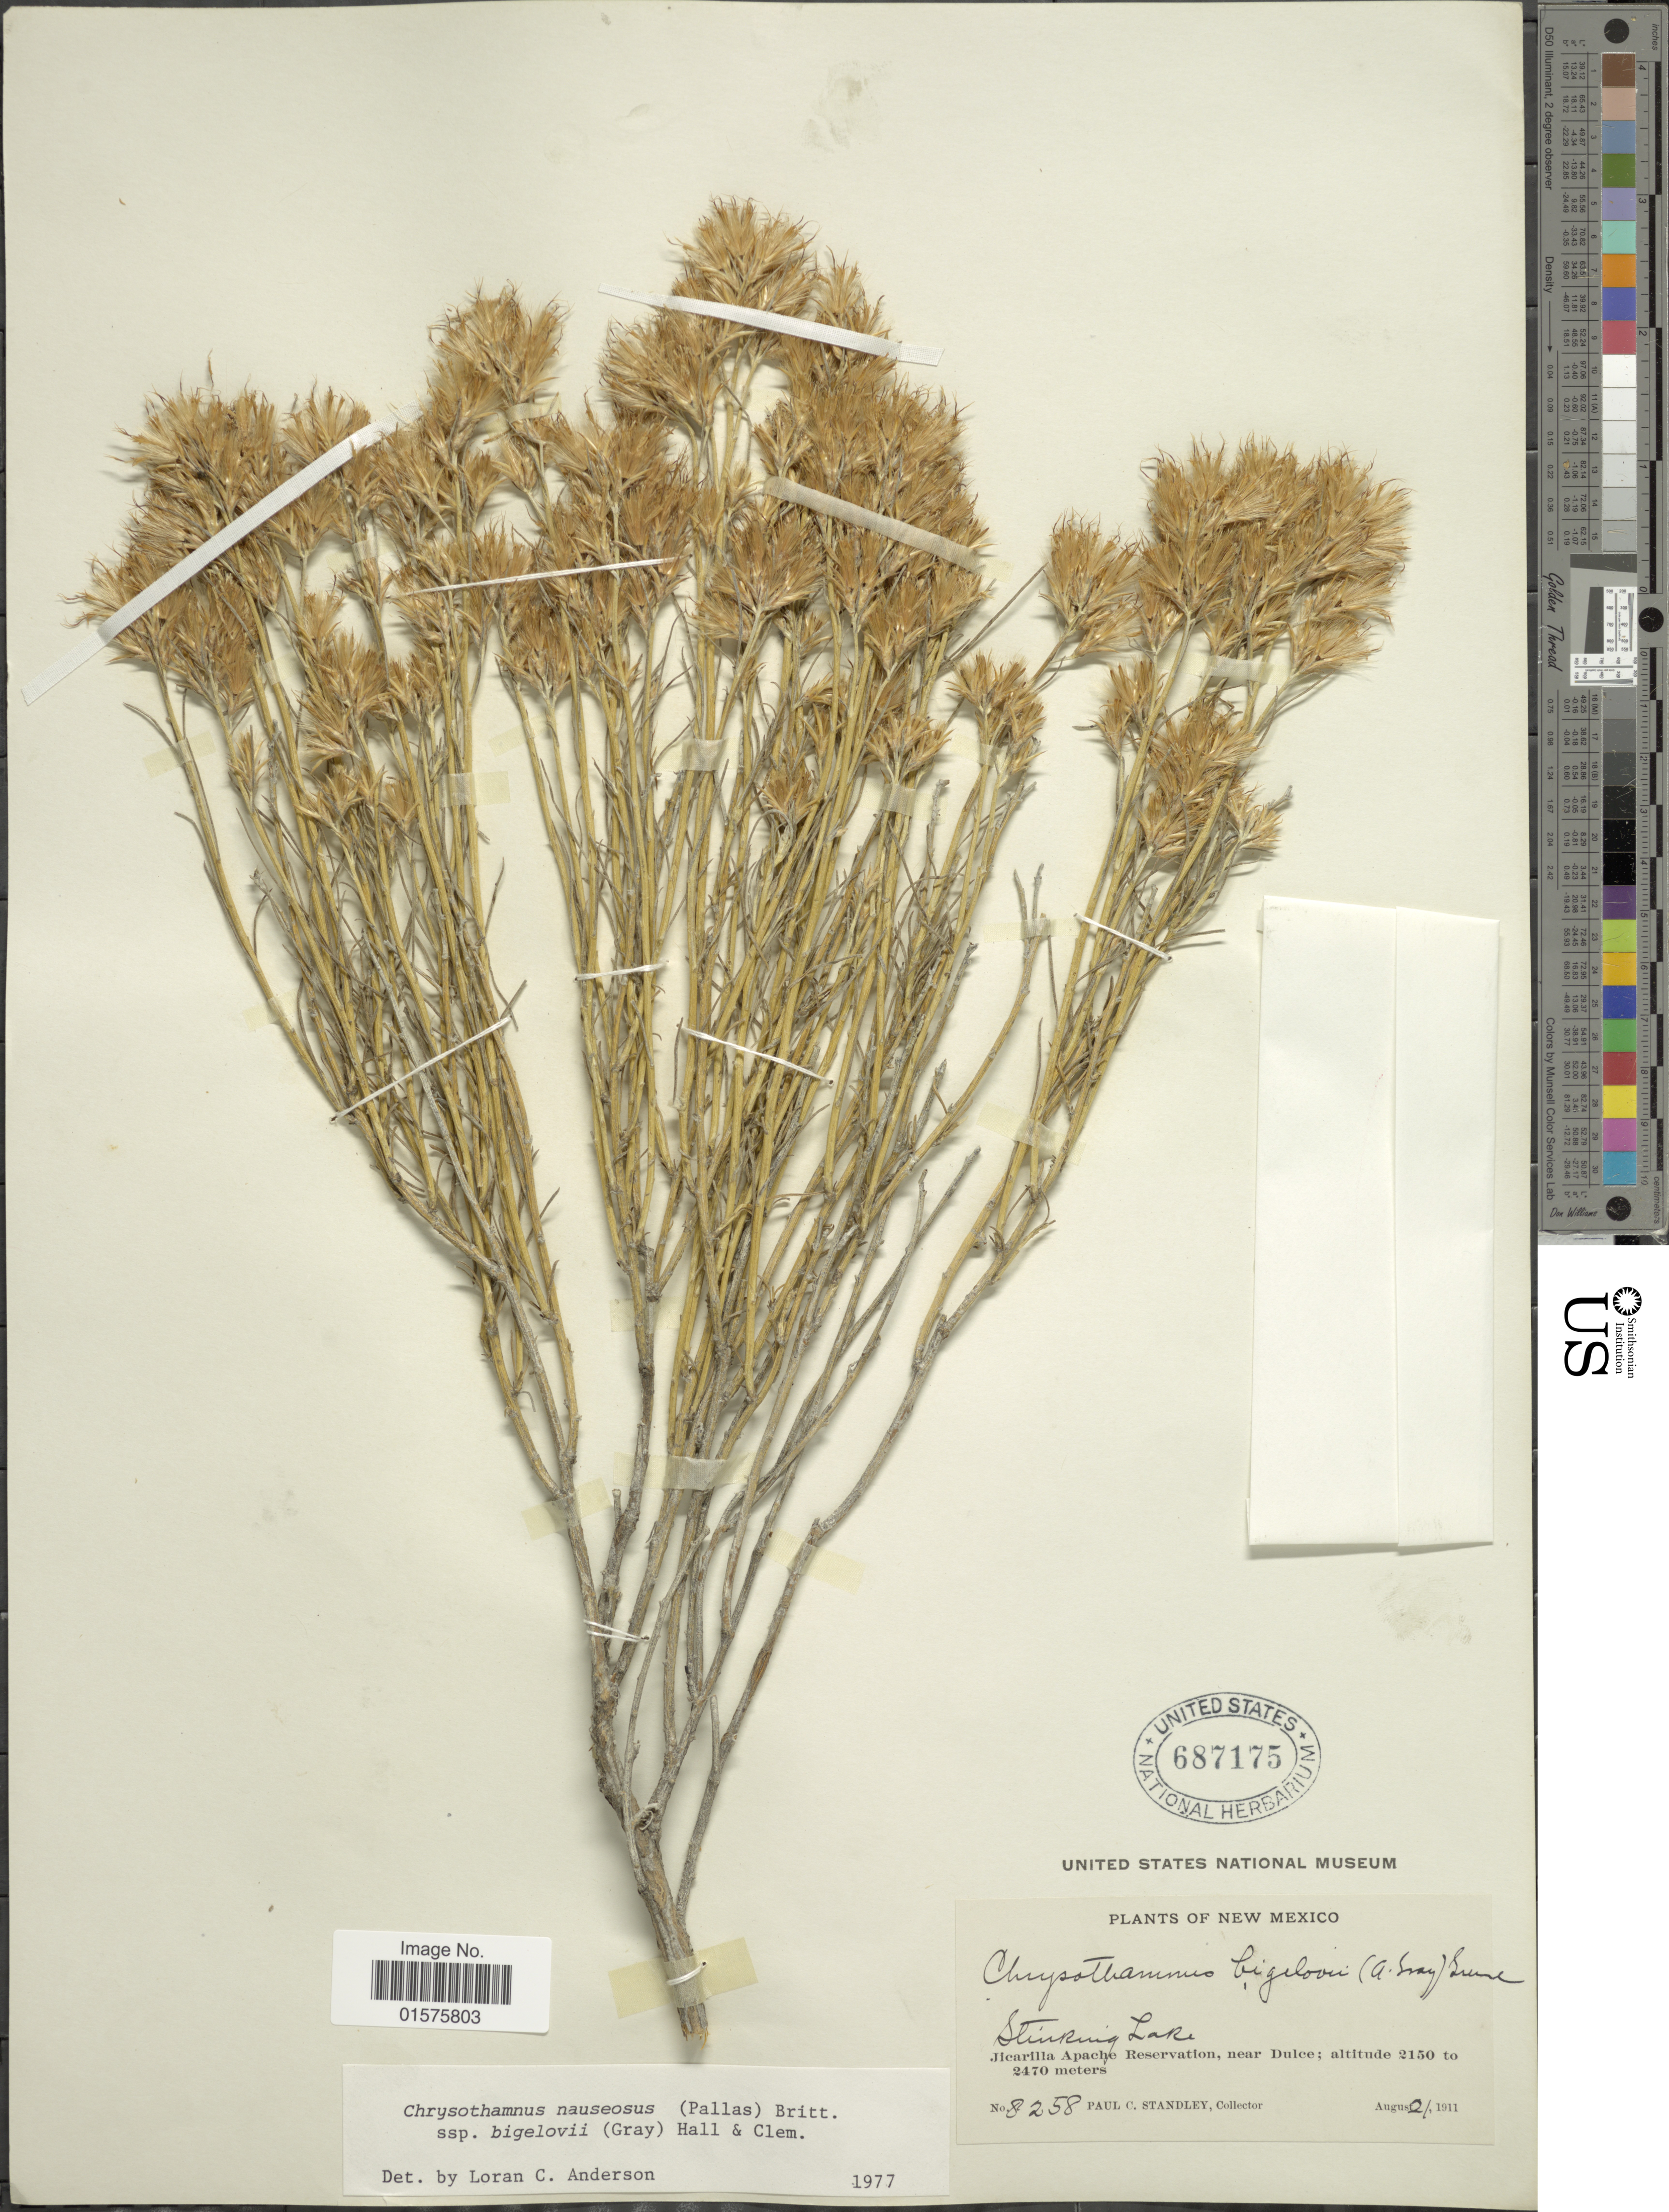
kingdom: Plantae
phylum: Tracheophyta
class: Magnoliopsida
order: Asterales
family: Asteraceae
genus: Ericameria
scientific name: Ericameria nauseosa var. bigelovii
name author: (A. Gray) G.L. Nesom & G.I. Baird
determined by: Urbatsch, Lowell E., Curator (LSU), Louisiana State University (UNITED STATES)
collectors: P. C. Standley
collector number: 8258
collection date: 1911-08-21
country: United States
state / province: New Mexico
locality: Jicarilla Apache Reservation, near Dulce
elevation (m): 2150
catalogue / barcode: US 687175